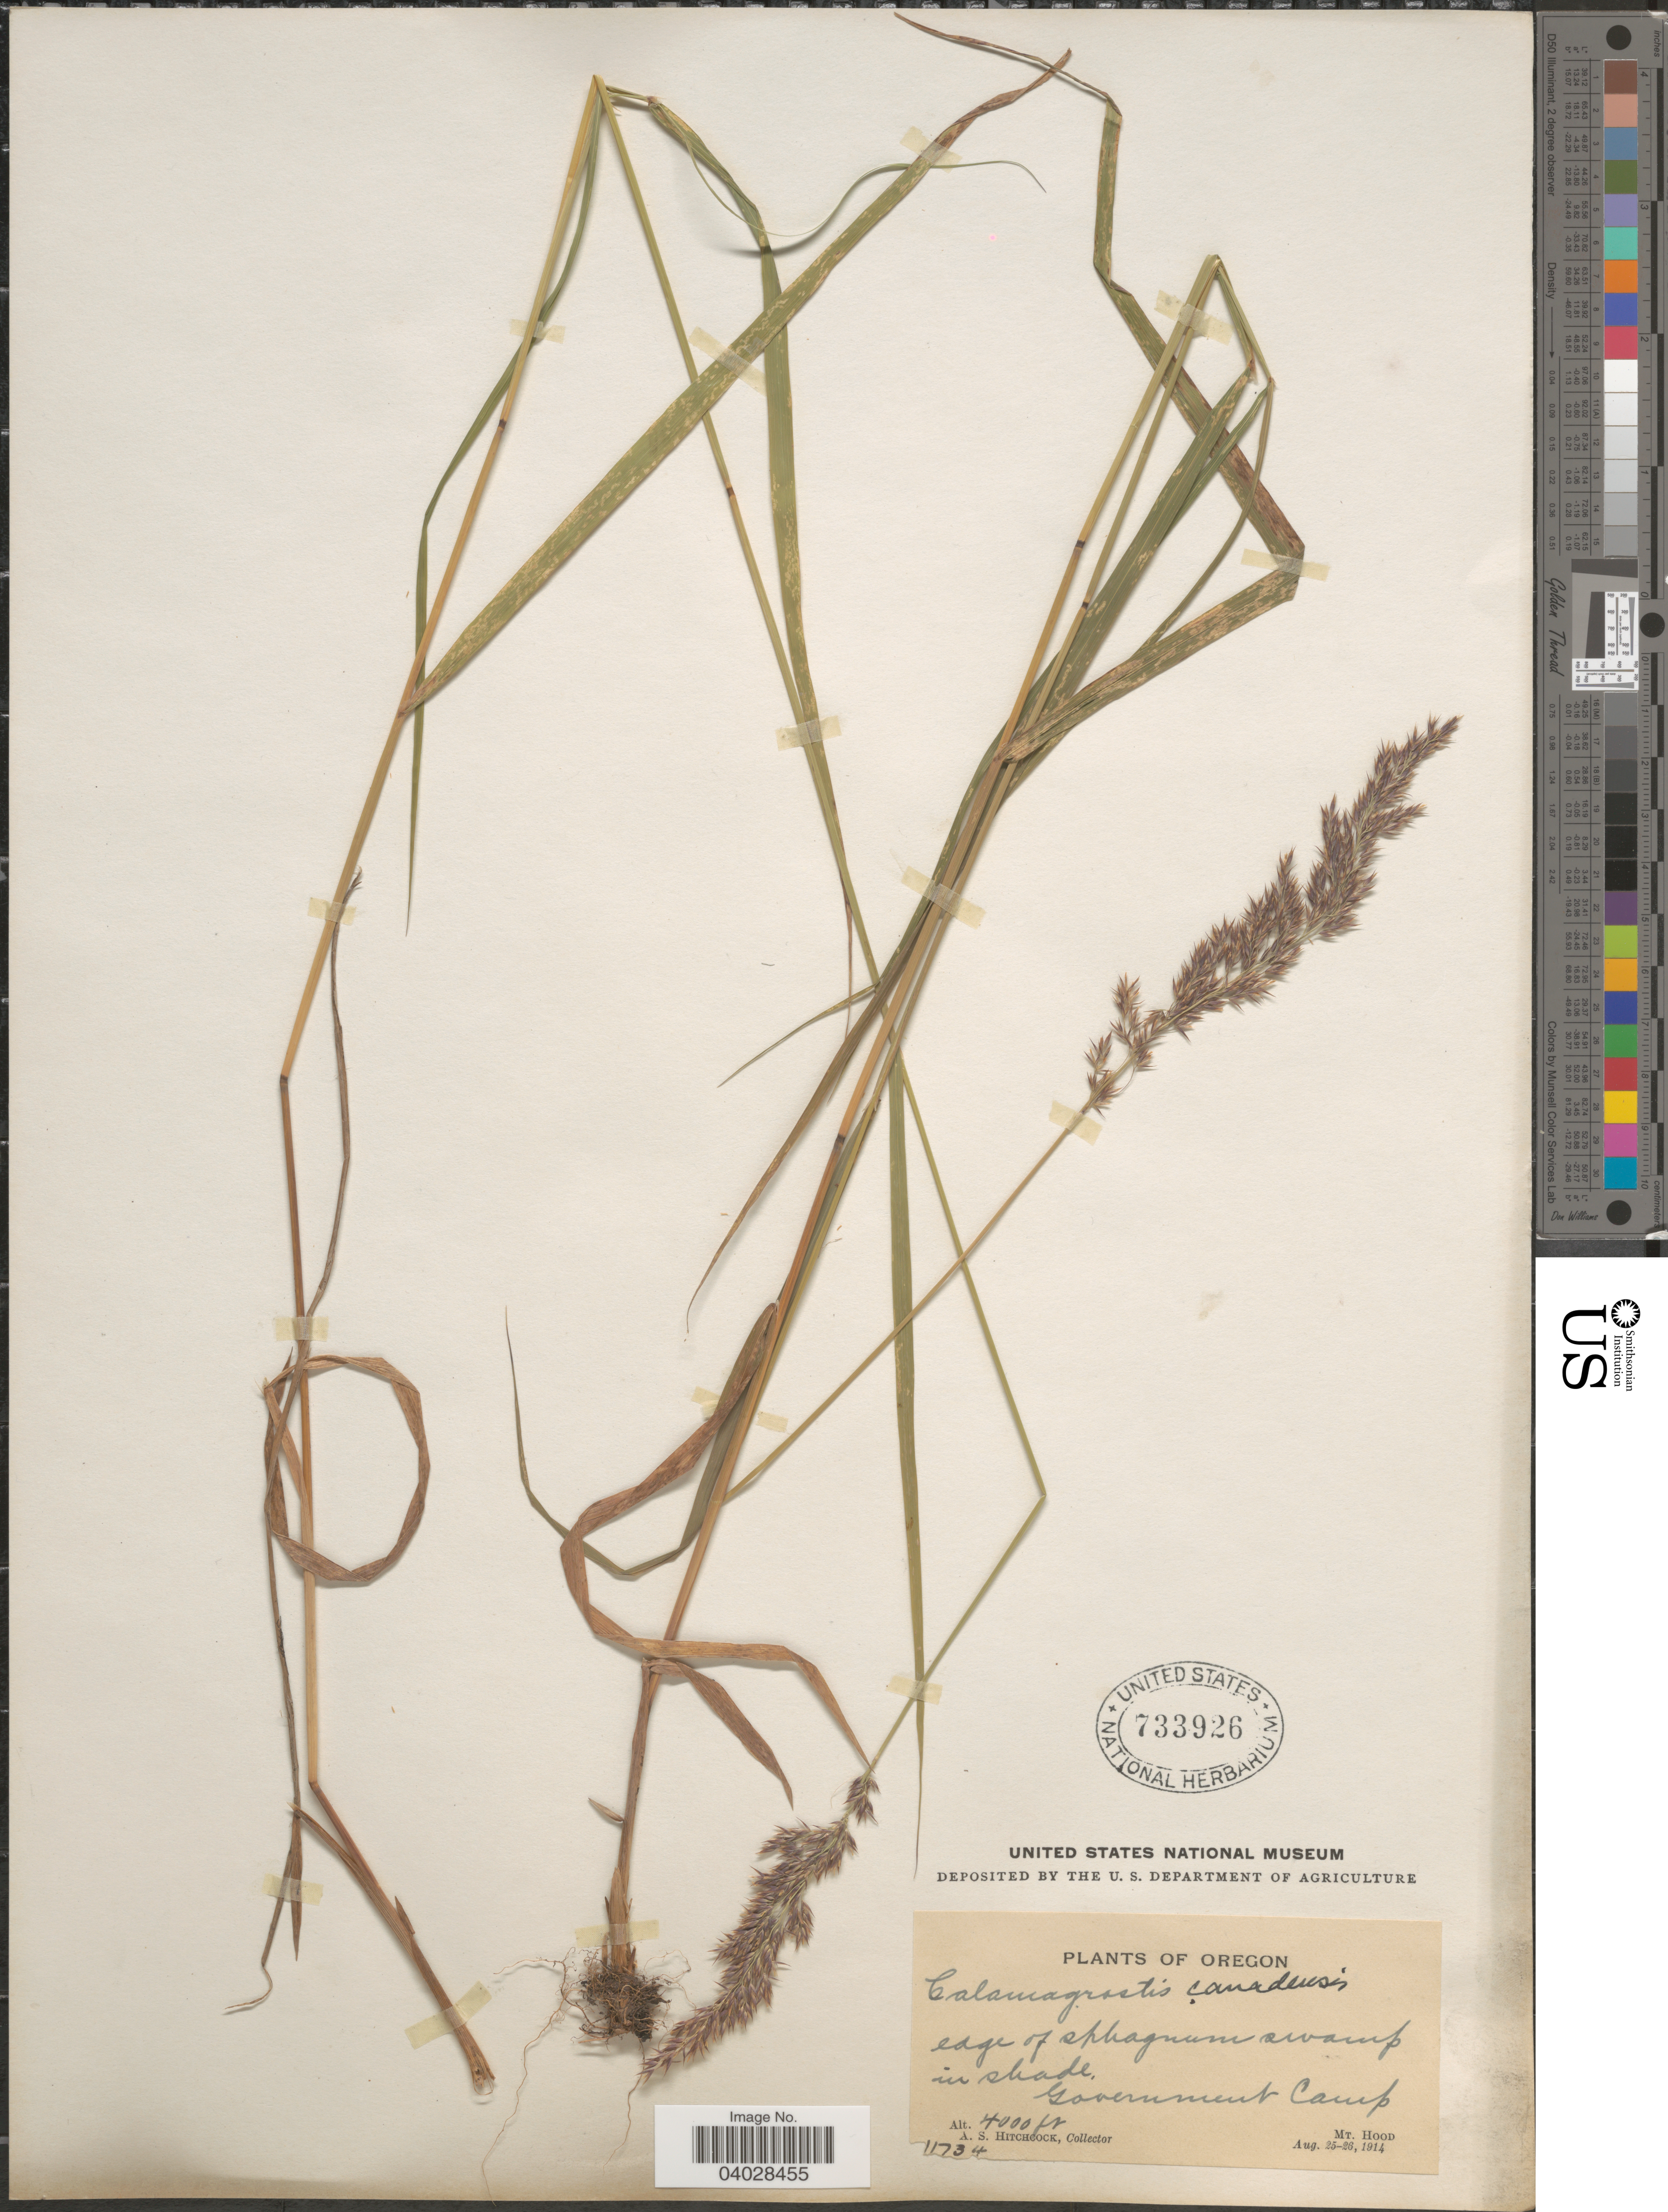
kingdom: Plantae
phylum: Tracheophyta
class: Liliopsida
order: Poales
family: Poaceae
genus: Calamagrostis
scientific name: Calamagrostis canadensis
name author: (Michx.) P. Beauv.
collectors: A. S. Hitchcock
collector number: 11734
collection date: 1914-08-25/1914-08-26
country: United States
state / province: Oregon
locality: Government Camp. Mt. Hood.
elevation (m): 1219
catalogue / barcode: US 733926